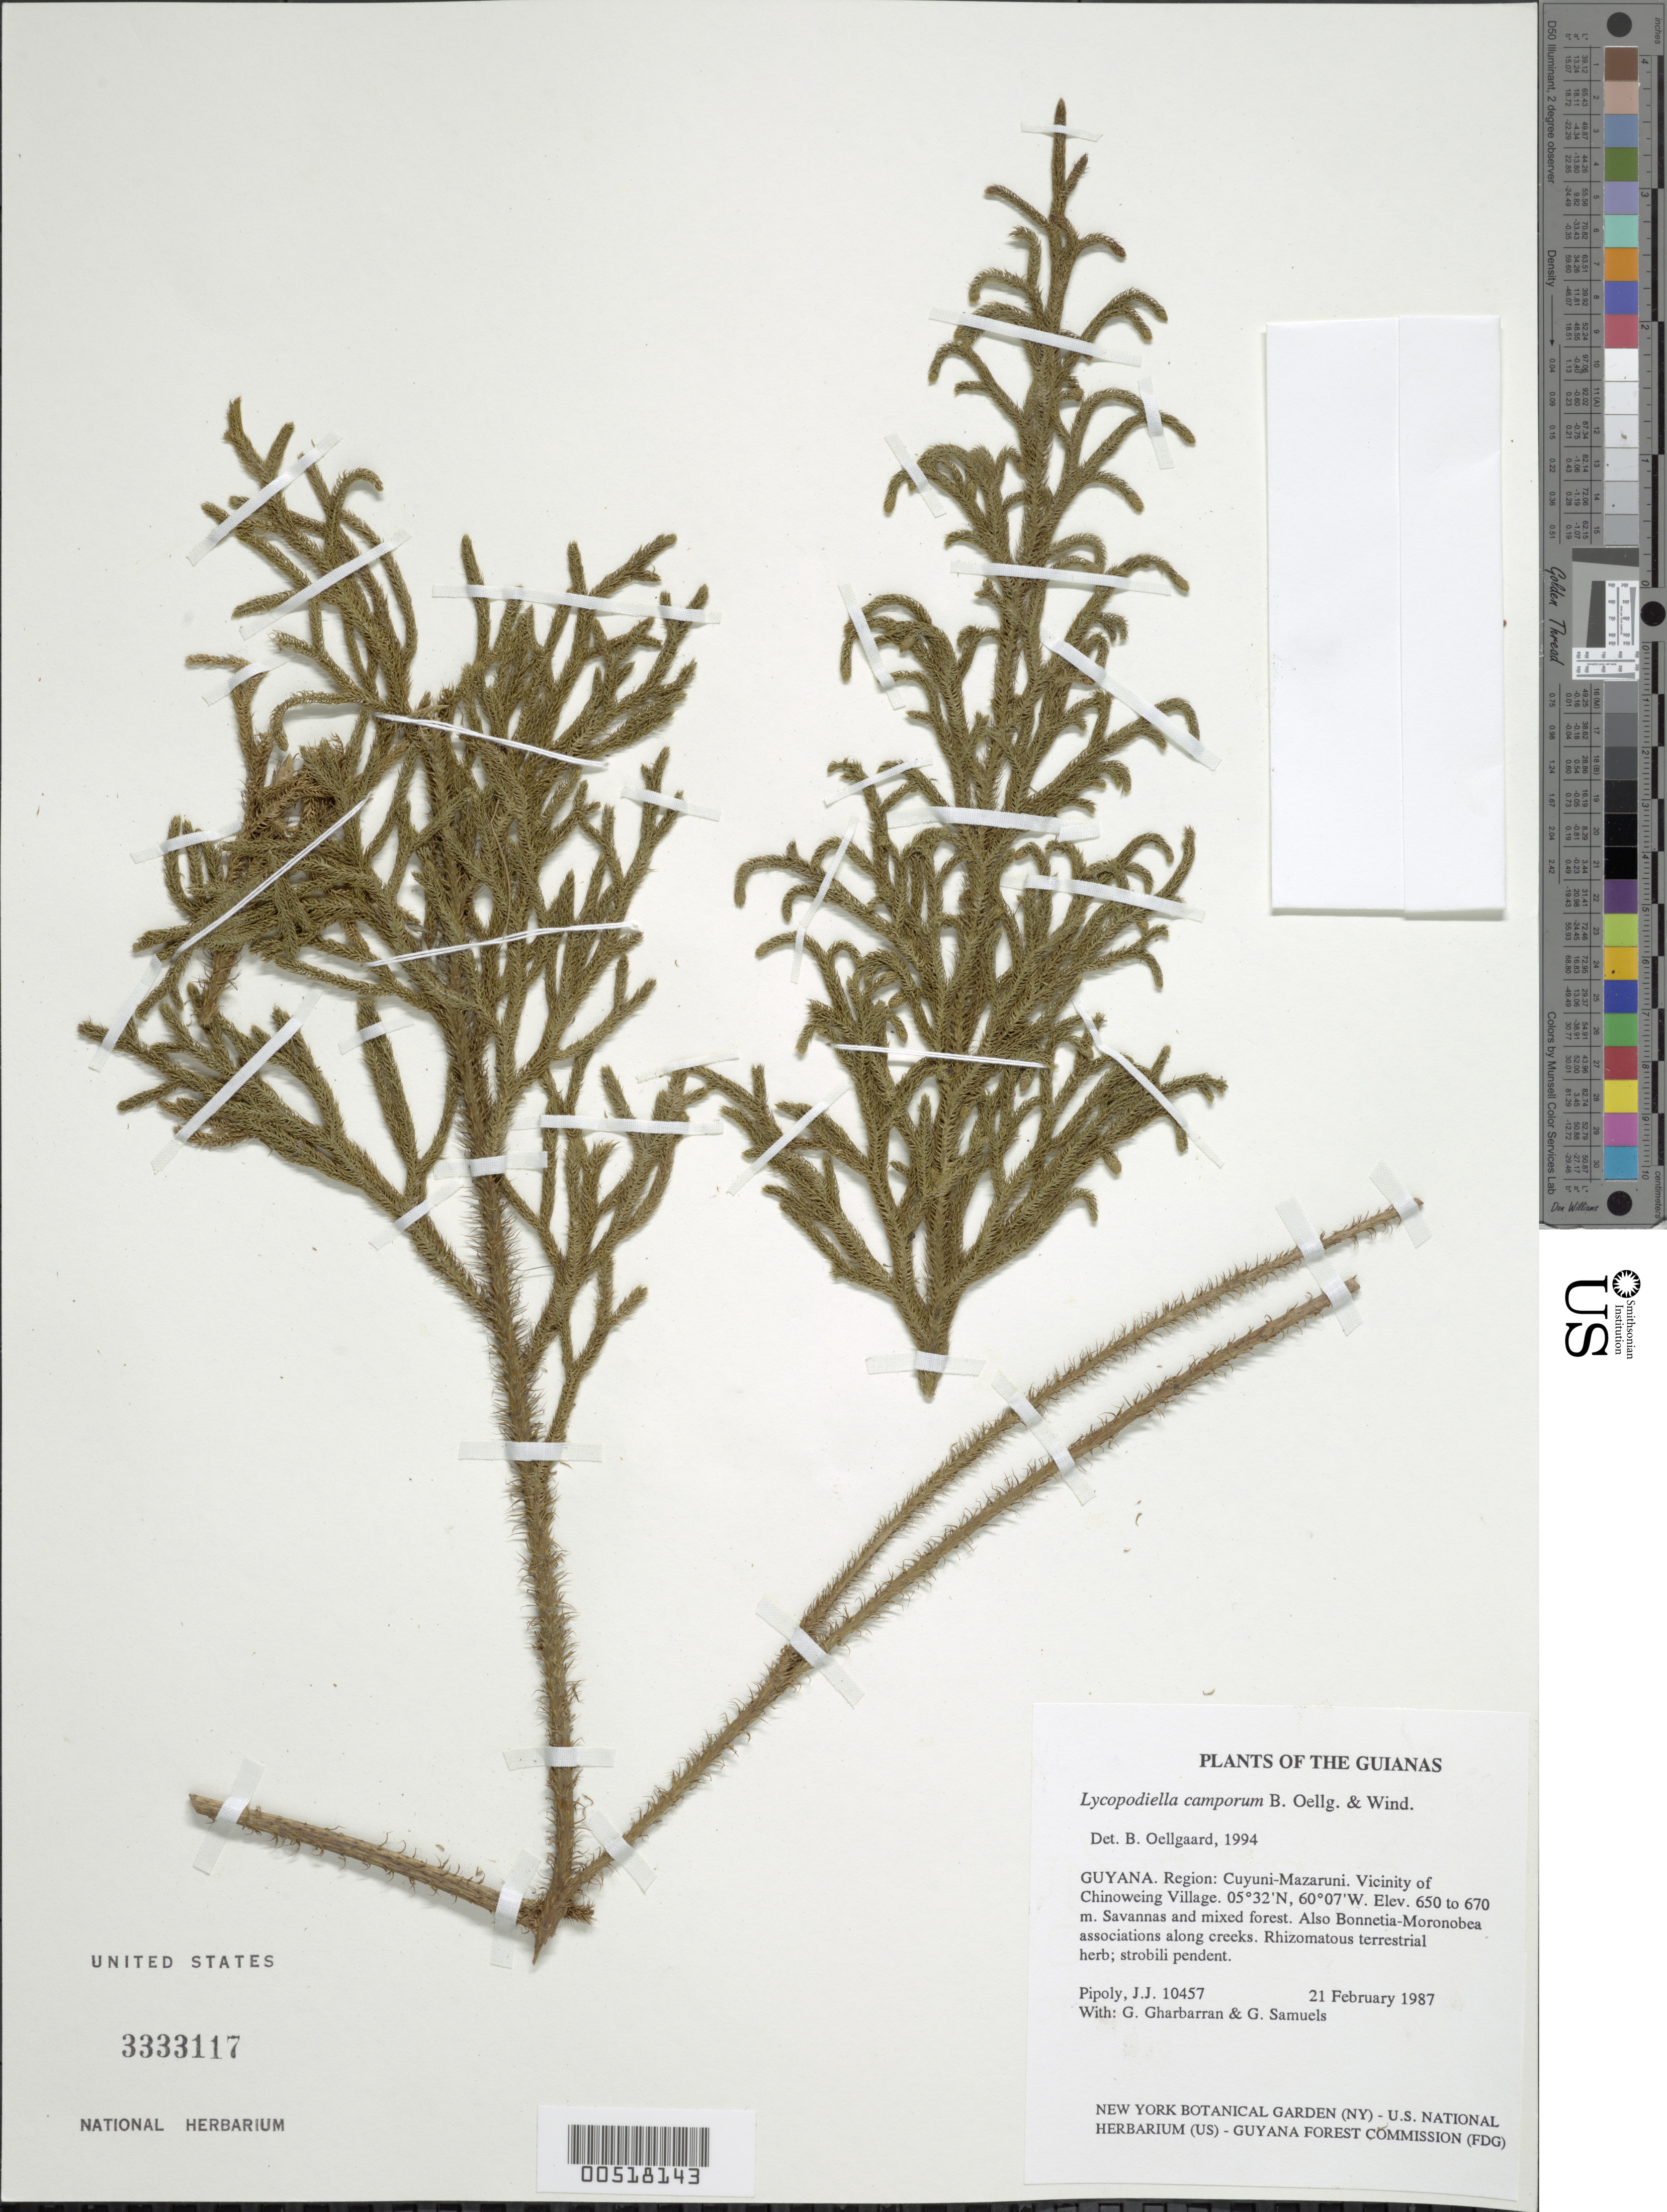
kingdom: Plantae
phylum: Tracheophyta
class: Lycopodiopsida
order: Lycopodiales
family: Lycopodiaceae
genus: Palhinhaea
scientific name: Palhinhaea camporum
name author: (B. Øllg. & P.G. Windisch) Holub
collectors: J. J. Pipoly, G. Gharbarran & G. Samuels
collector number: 10457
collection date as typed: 21 February 1987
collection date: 1987-02-21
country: Guyana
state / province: Cuyuni-Mazaruni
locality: Vicinity of Chinoweing Village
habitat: Savannas and mixed forest. Also Bonnetia-Moronobea associations along creeks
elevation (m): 650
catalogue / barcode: US 3333117